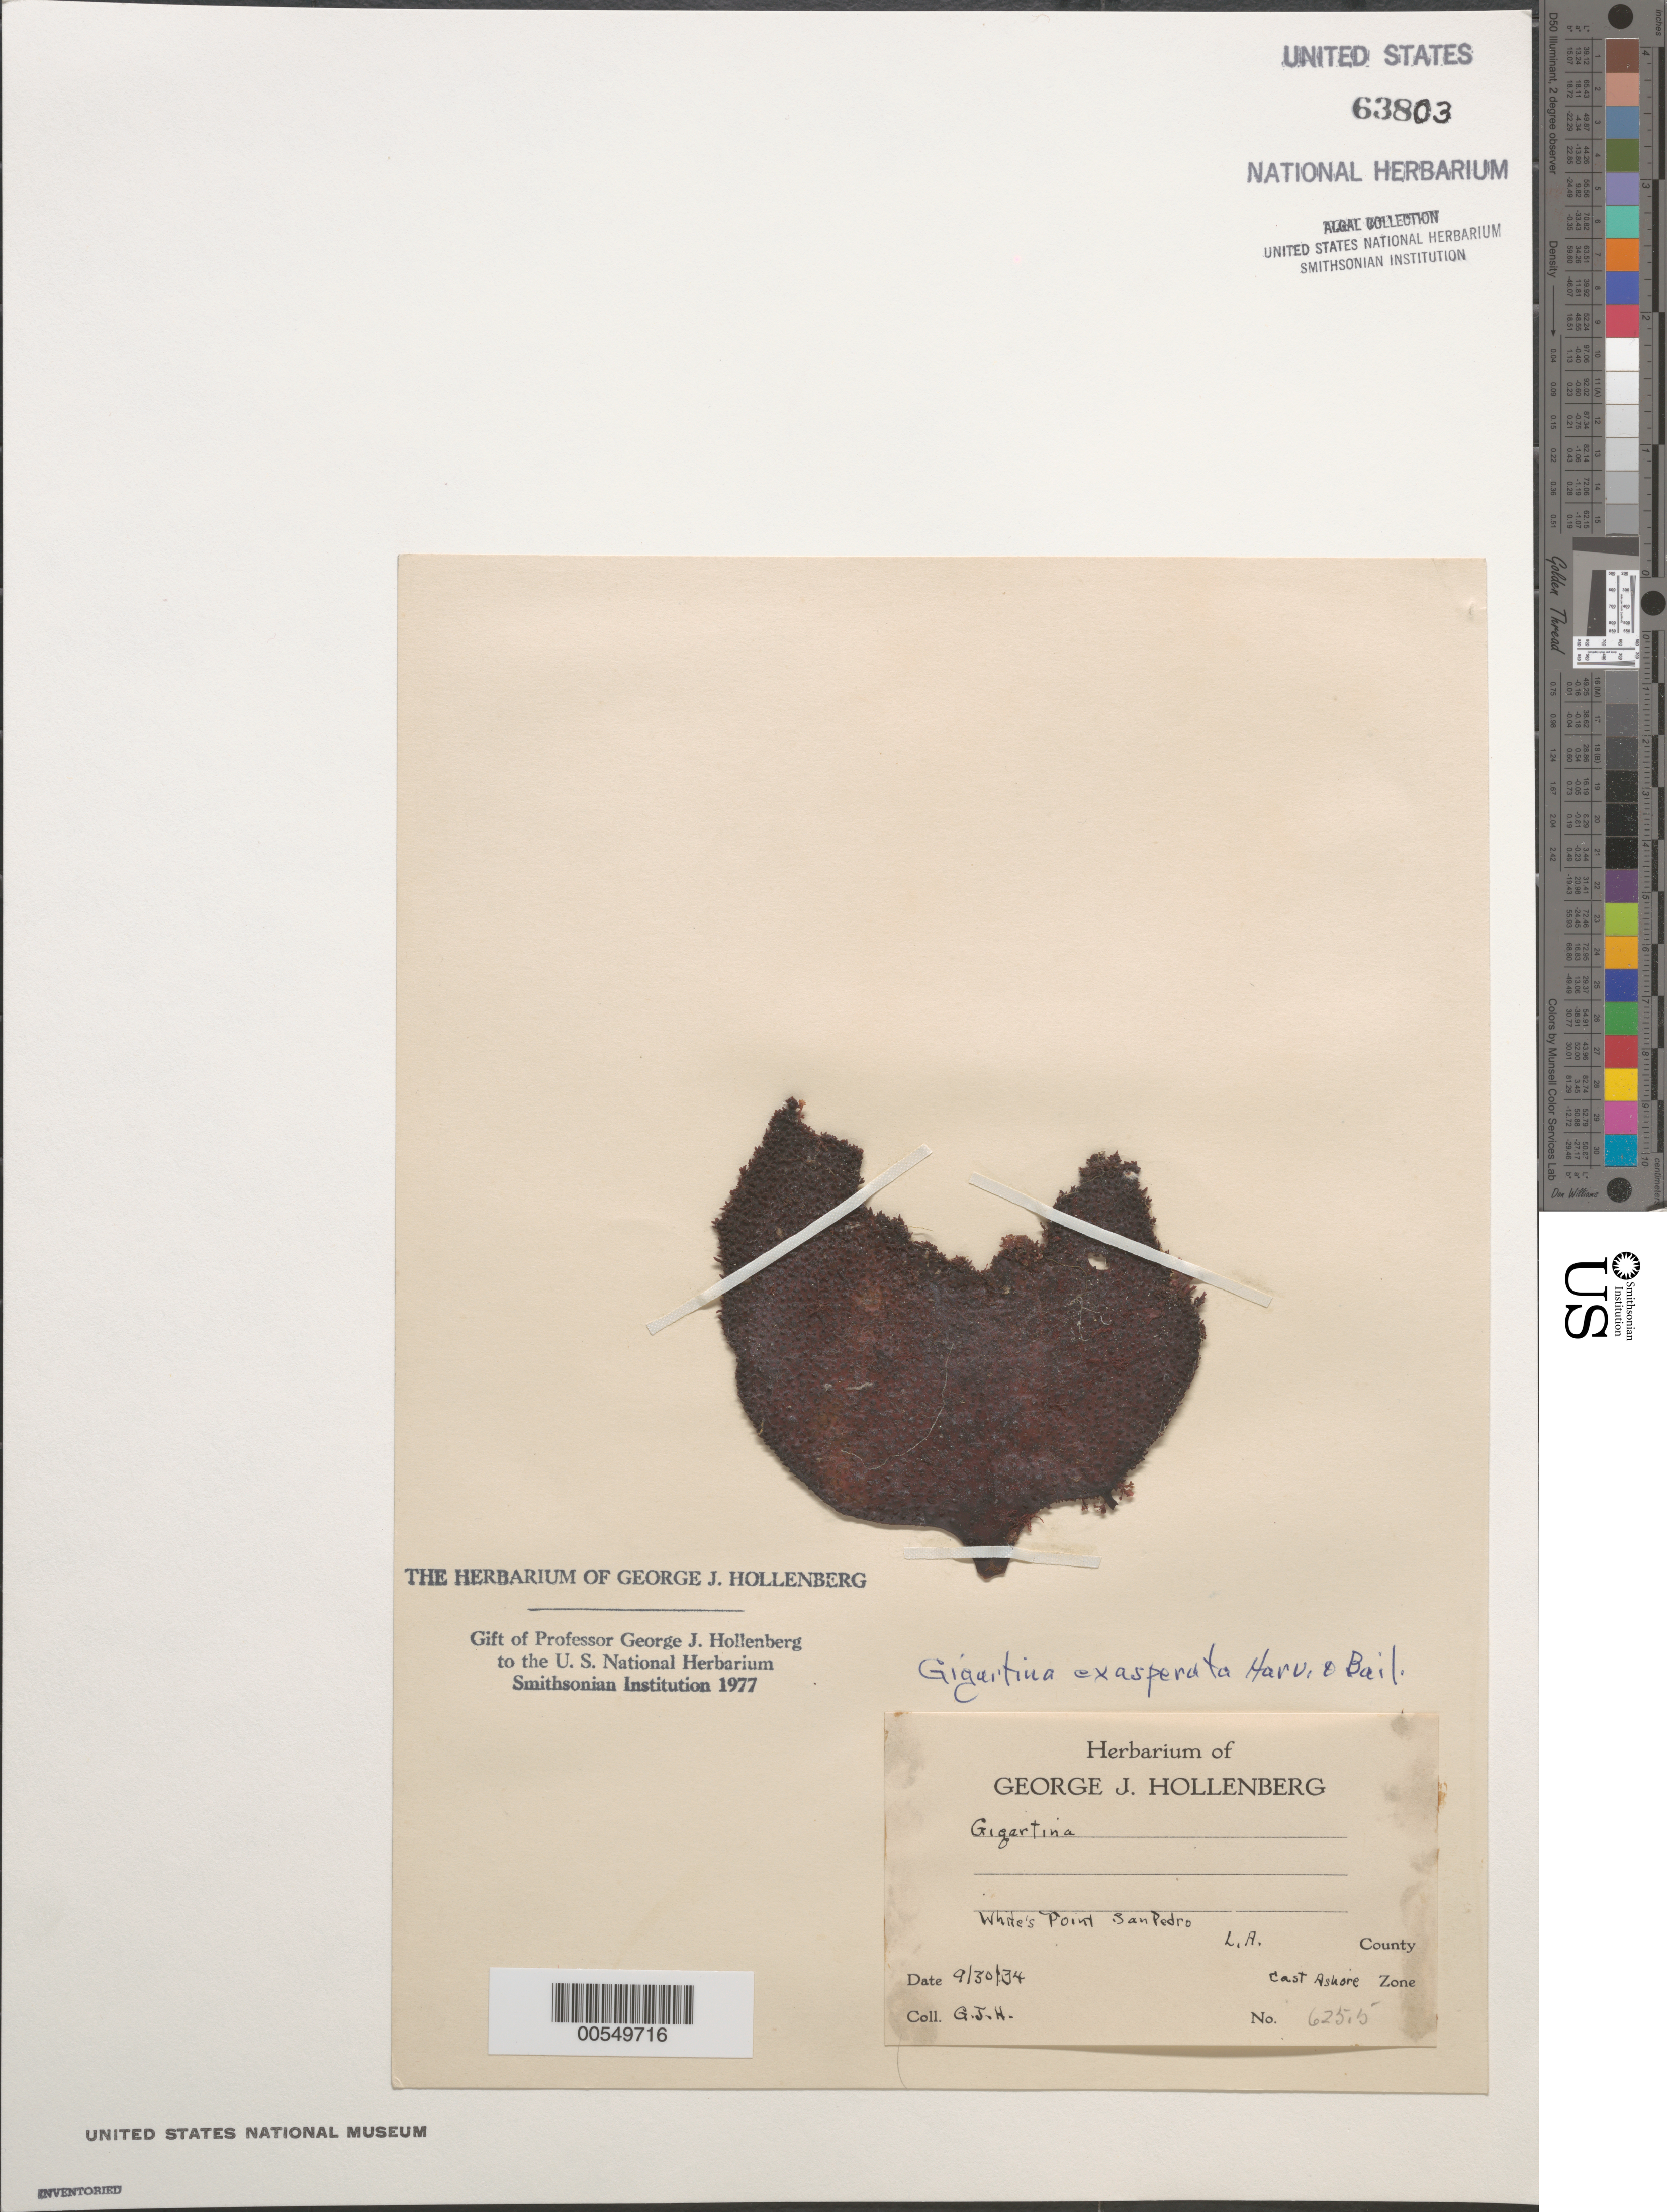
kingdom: Plantae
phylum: Rhodophyta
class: Florideophyceae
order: Gigartinales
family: Gigartinaceae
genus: Chondracanthus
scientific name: Chondracanthus exasperatus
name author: (Harv. & J. Bailey) J.R. Hughey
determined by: Algae name updating Project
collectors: G. Hollenberg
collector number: GJH 625.5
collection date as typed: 30 Sep 1934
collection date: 1934-09-30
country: United States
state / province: California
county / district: Los Angeles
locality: White's Point, San Pedro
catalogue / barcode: US 63803